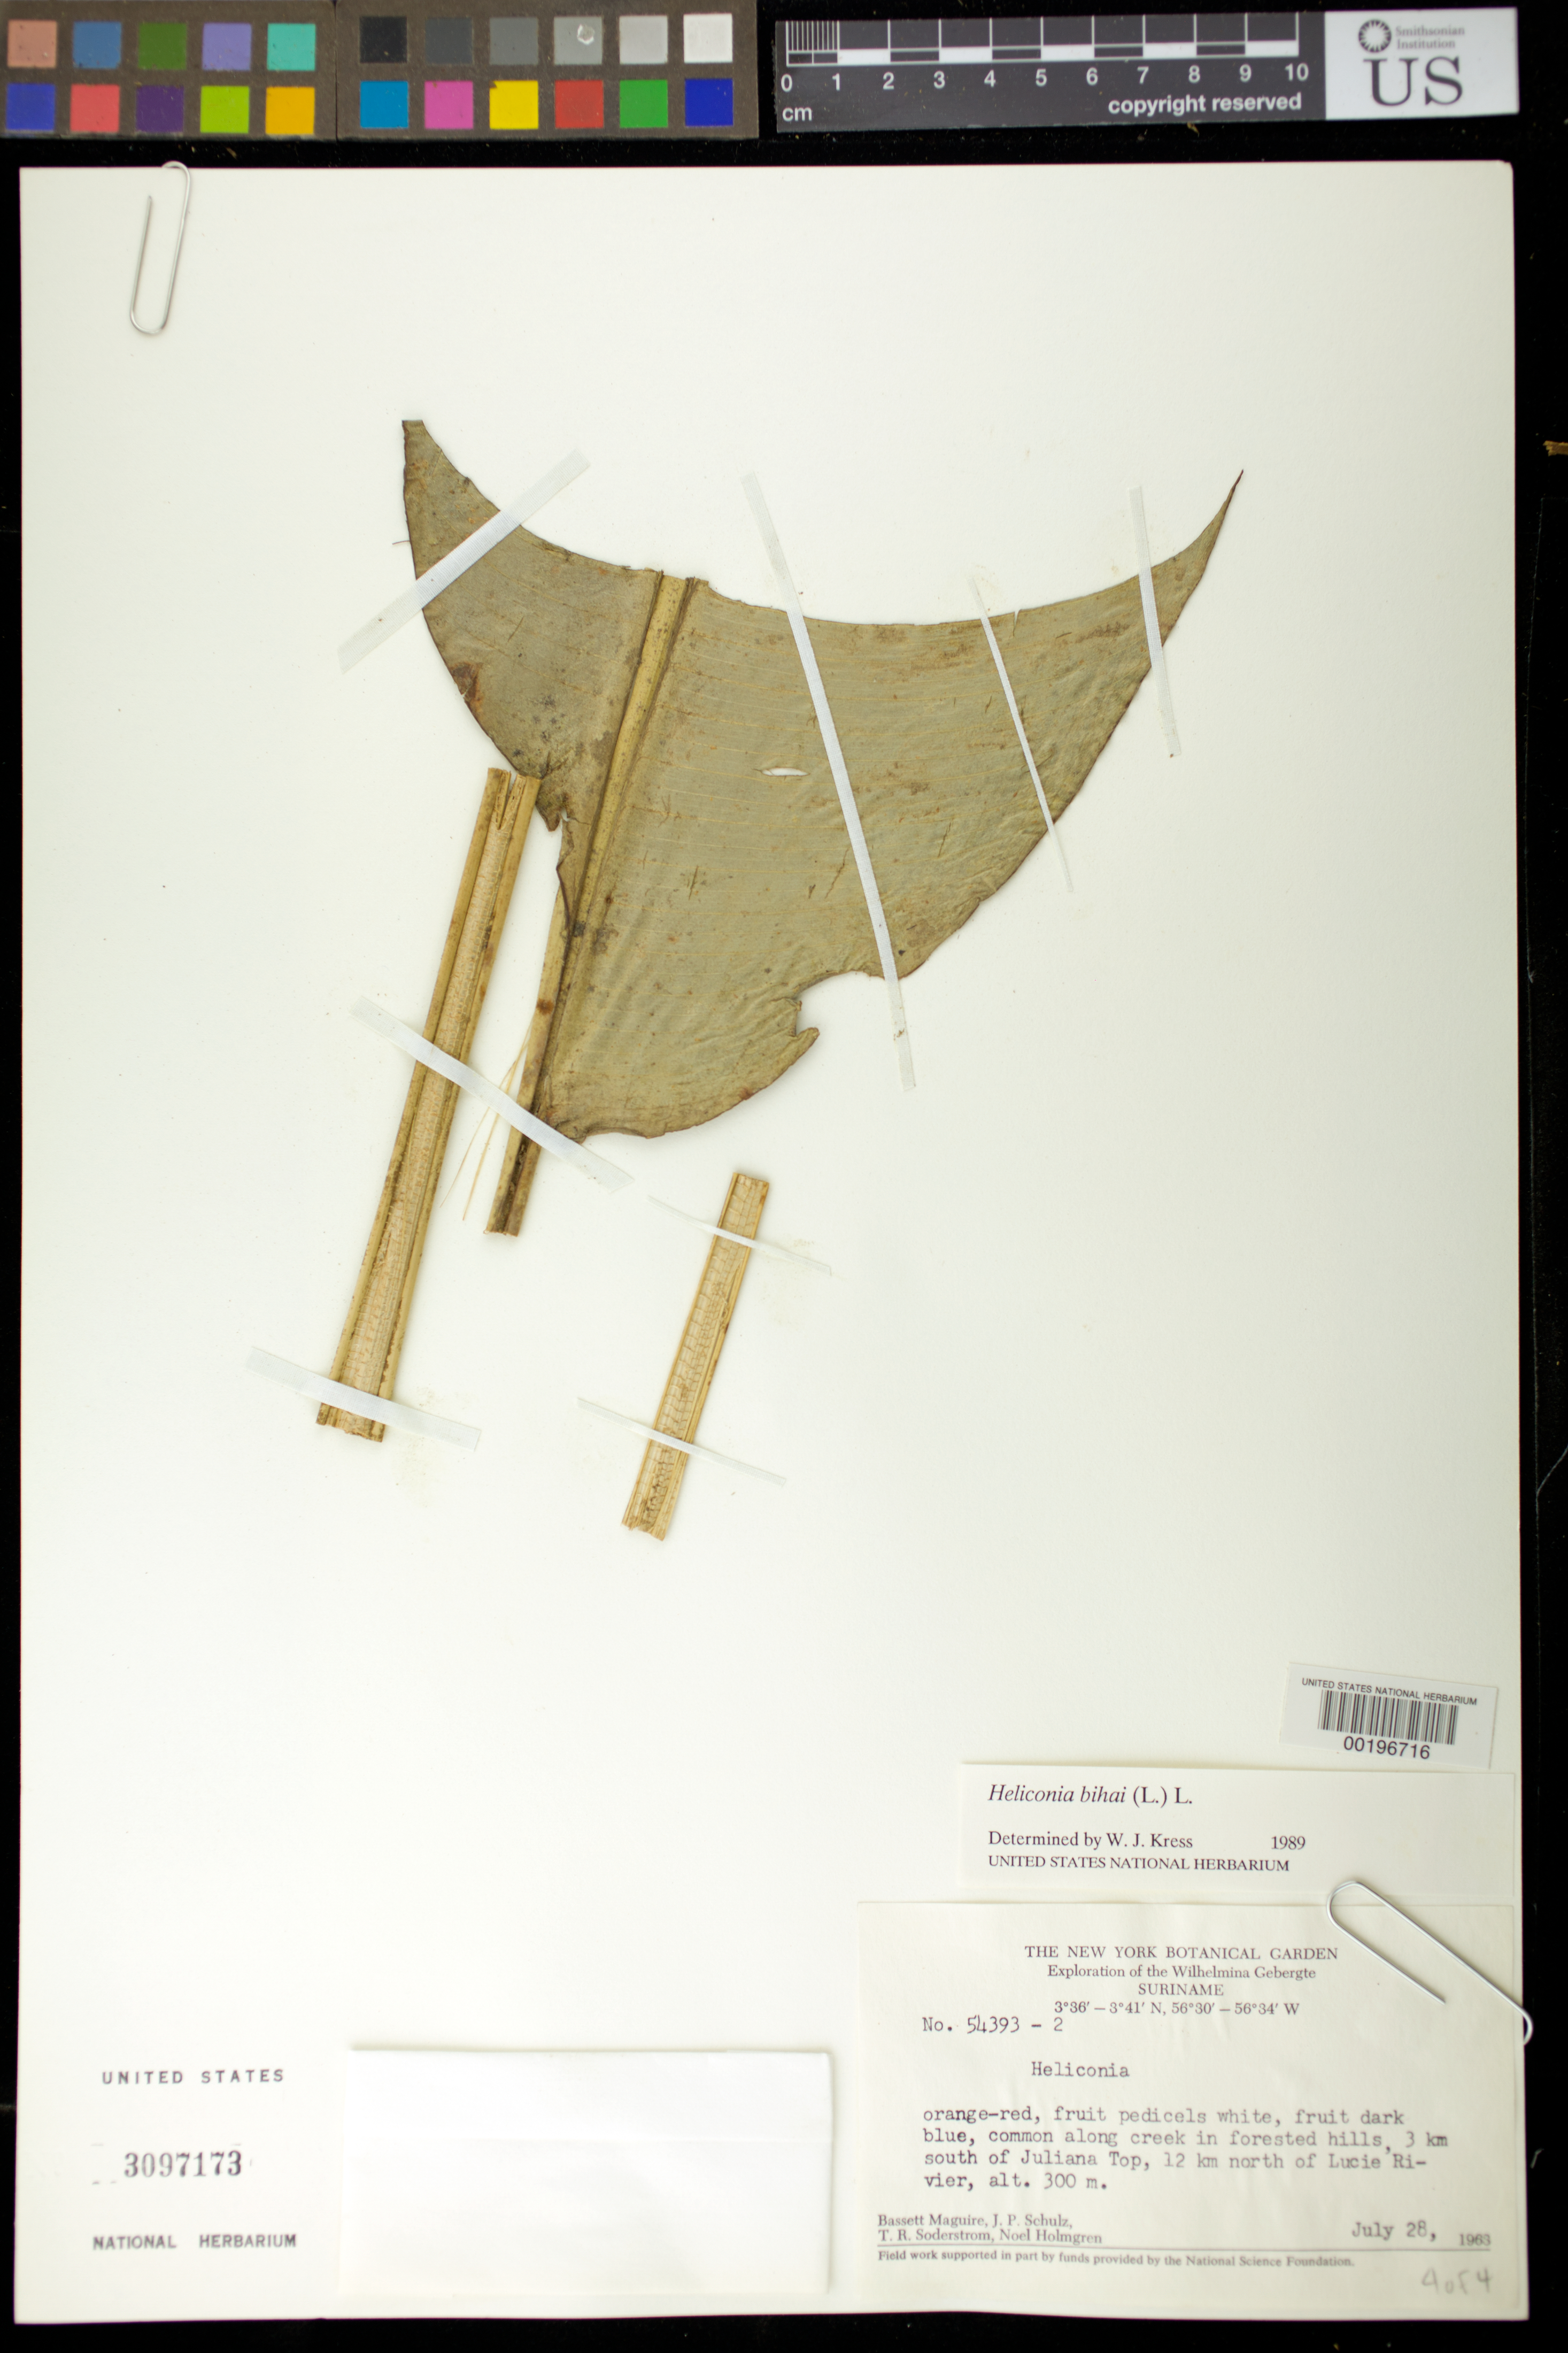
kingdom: Plantae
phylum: Tracheophyta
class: Liliopsida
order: Zingiberales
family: Heliconiaceae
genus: Heliconia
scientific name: Heliconia bihai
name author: (L.) L.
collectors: B. Maguire, J. P. Schulz, T. R. Soderstrom & N. H. Holmgren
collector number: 54393-2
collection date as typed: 28 Jul 1963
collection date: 1963-07-28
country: Suriname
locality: Wilhelmina gebirgte; 3 km s. of juliana top, 12 km n. of lucie rivier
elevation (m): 300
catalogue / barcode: US 3097173